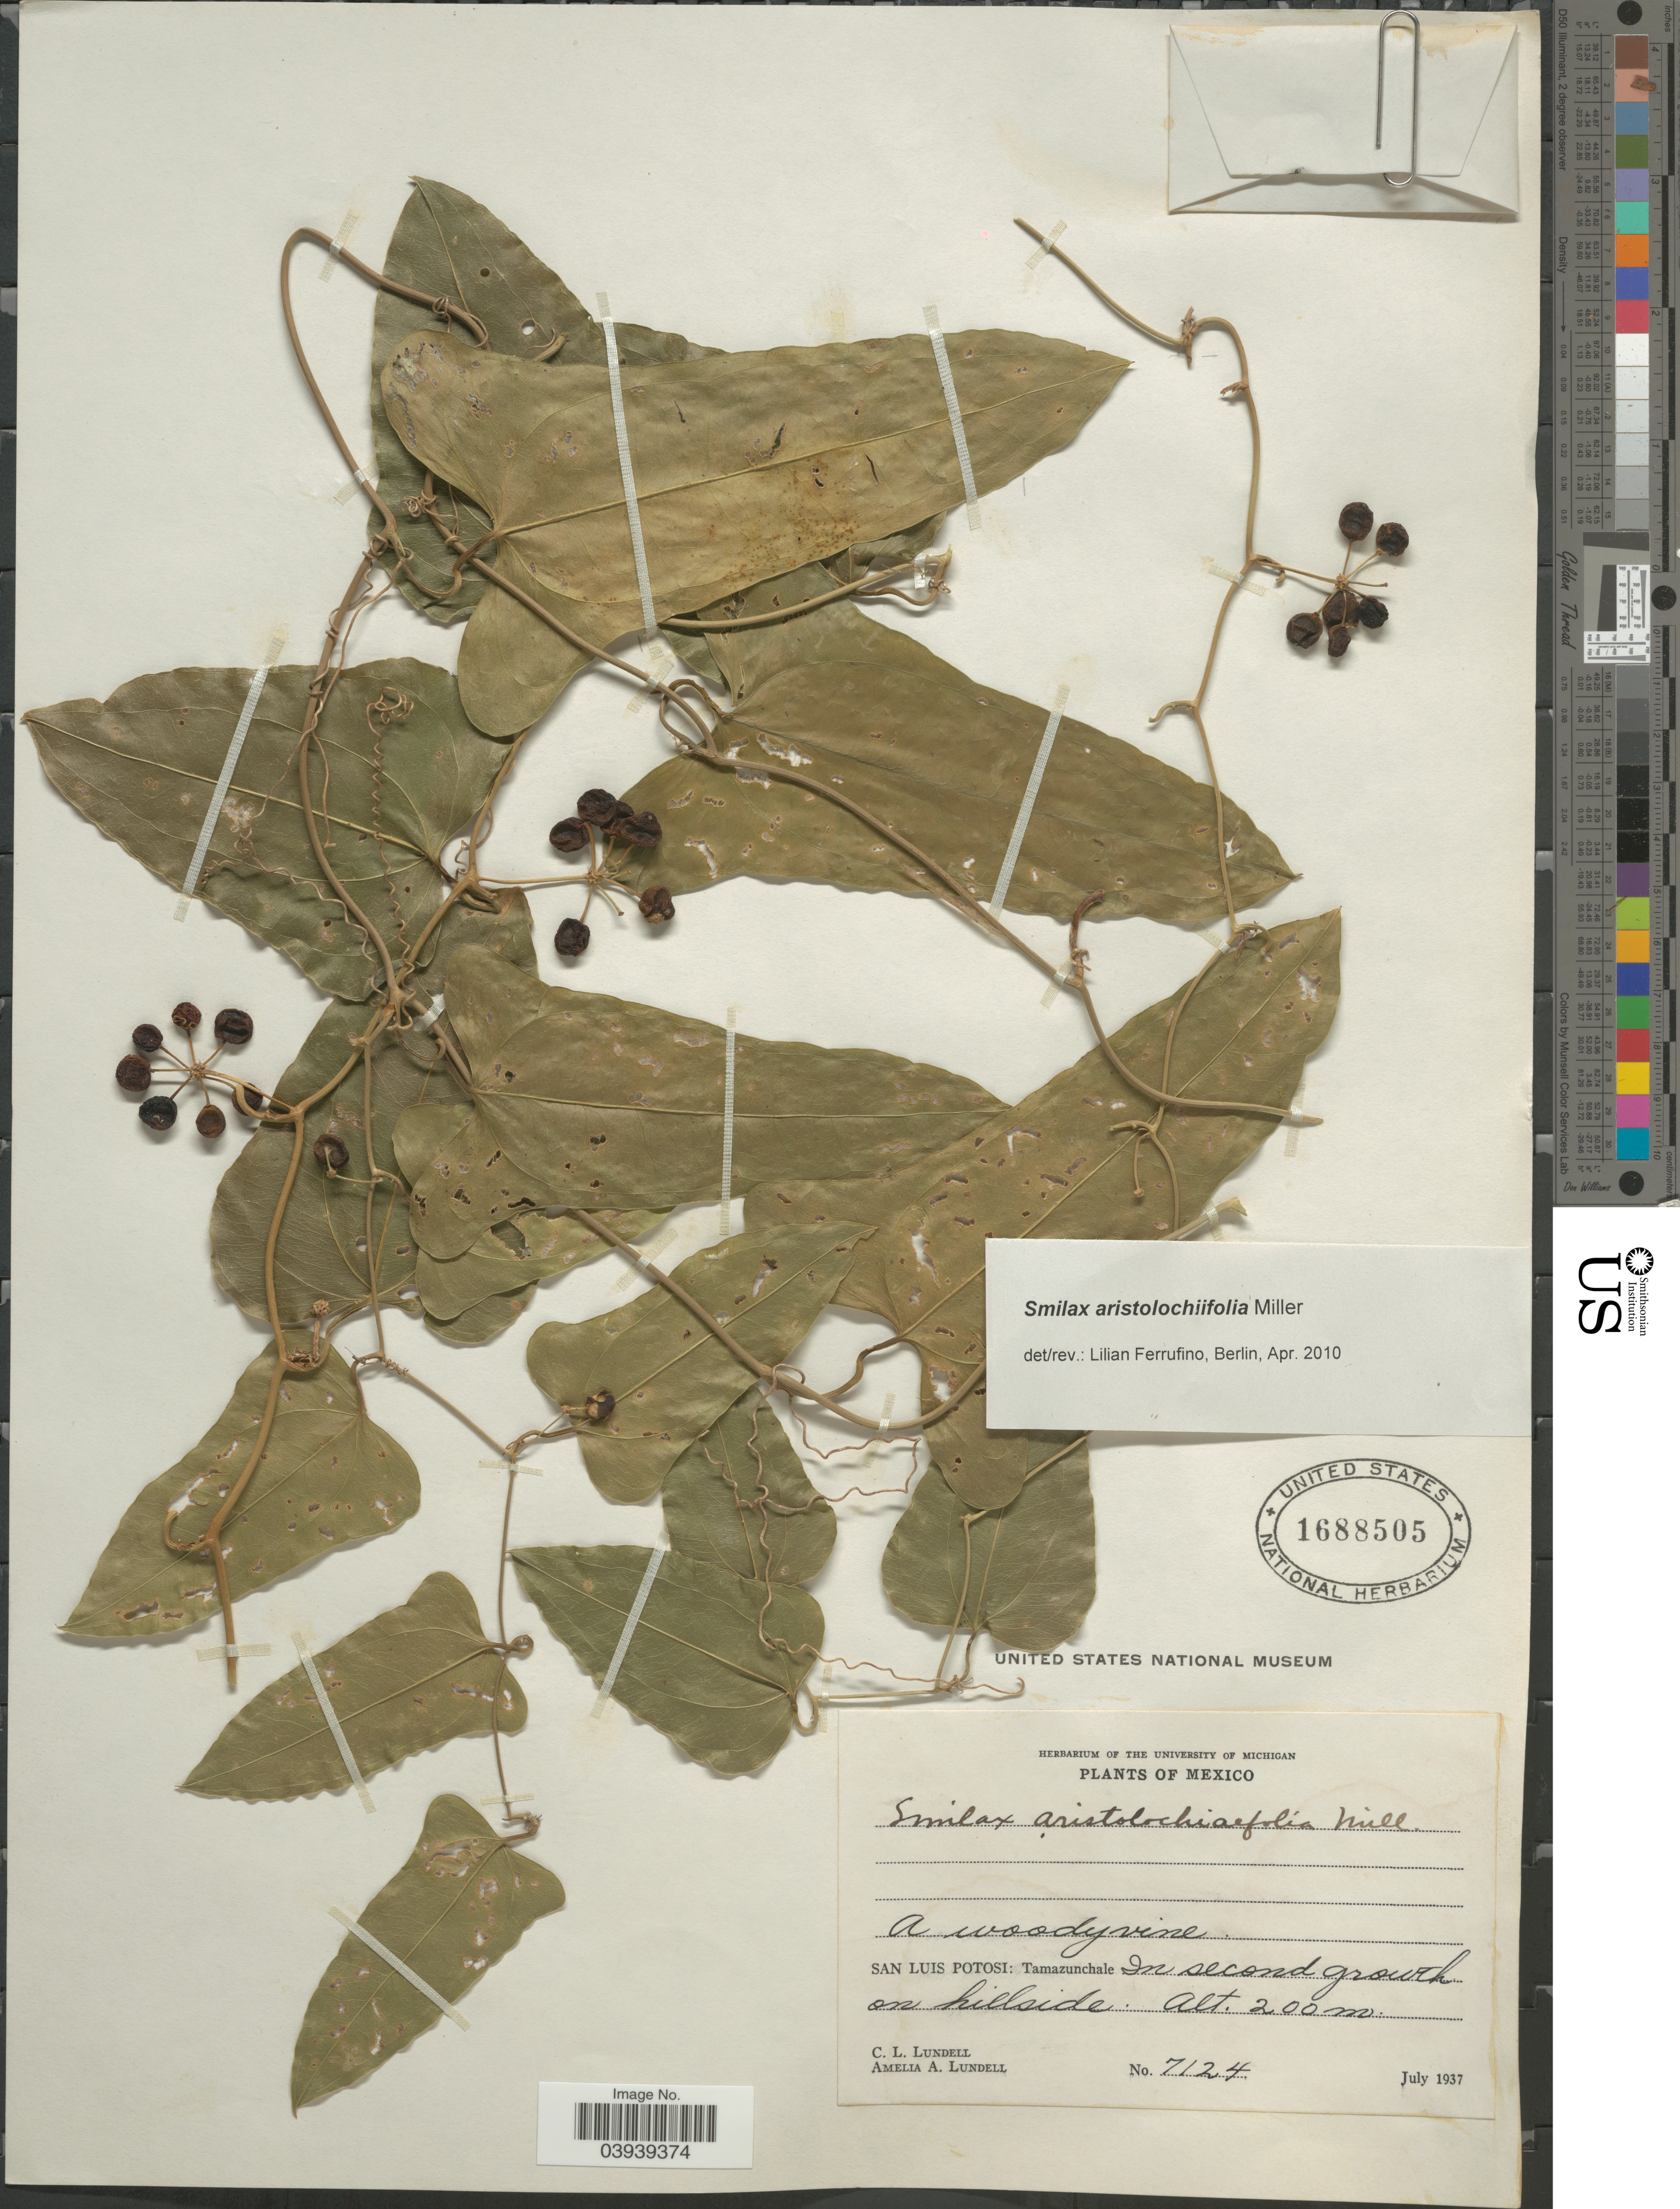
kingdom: Plantae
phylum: Tracheophyta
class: Liliopsida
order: Liliales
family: Smilacaceae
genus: Smilax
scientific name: Smilax aristolochiifolia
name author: Mill.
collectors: C. L. Lundell & A. A. Lundell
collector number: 7124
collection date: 1937-07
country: Mexico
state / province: San Luis Potosí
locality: Tamazunchale: In second growth on hillside.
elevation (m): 200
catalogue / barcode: US 1688505